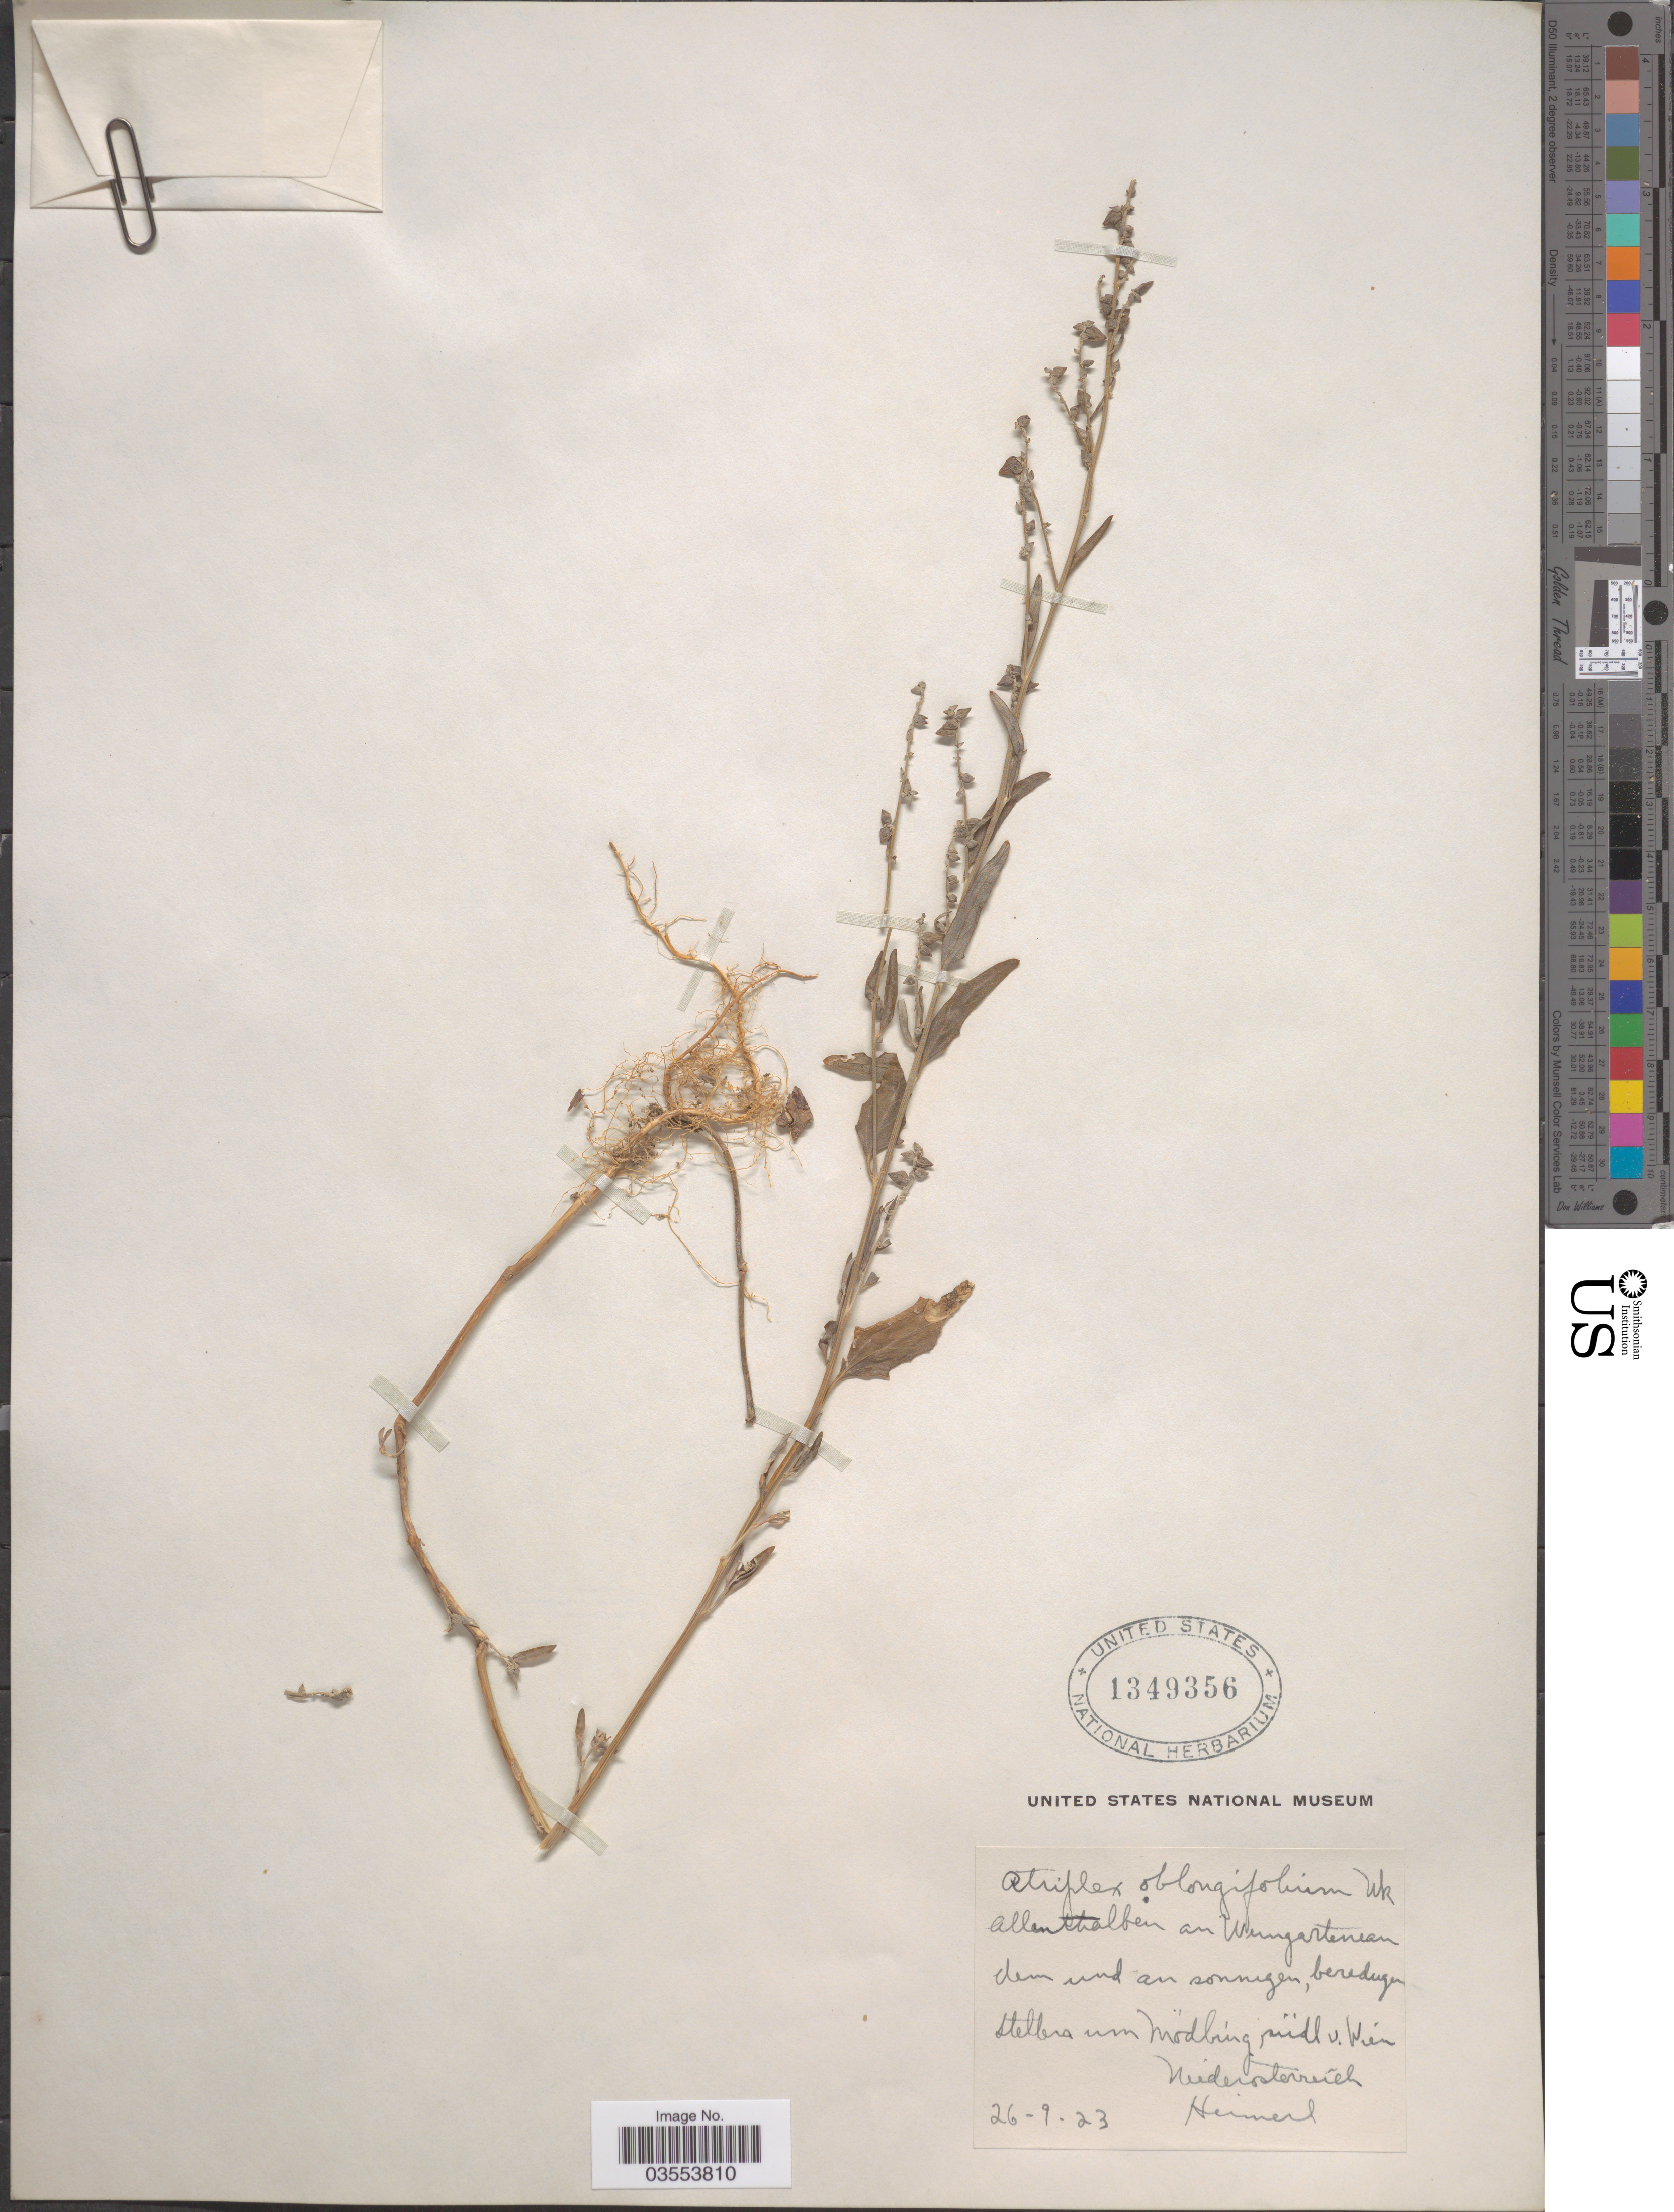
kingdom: Plantae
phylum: Tracheophyta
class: Magnoliopsida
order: Caryophyllales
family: Amaranthaceae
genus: Atriplex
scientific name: Atriplex oblongifolia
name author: Waldst. & Kit.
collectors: Heimerl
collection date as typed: Transcribed d/m/y: 26/9/23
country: Austria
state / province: Niederosterreich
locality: Stelbia um Mödling, südl v. Wien Niederosterreich.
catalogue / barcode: US 1349356